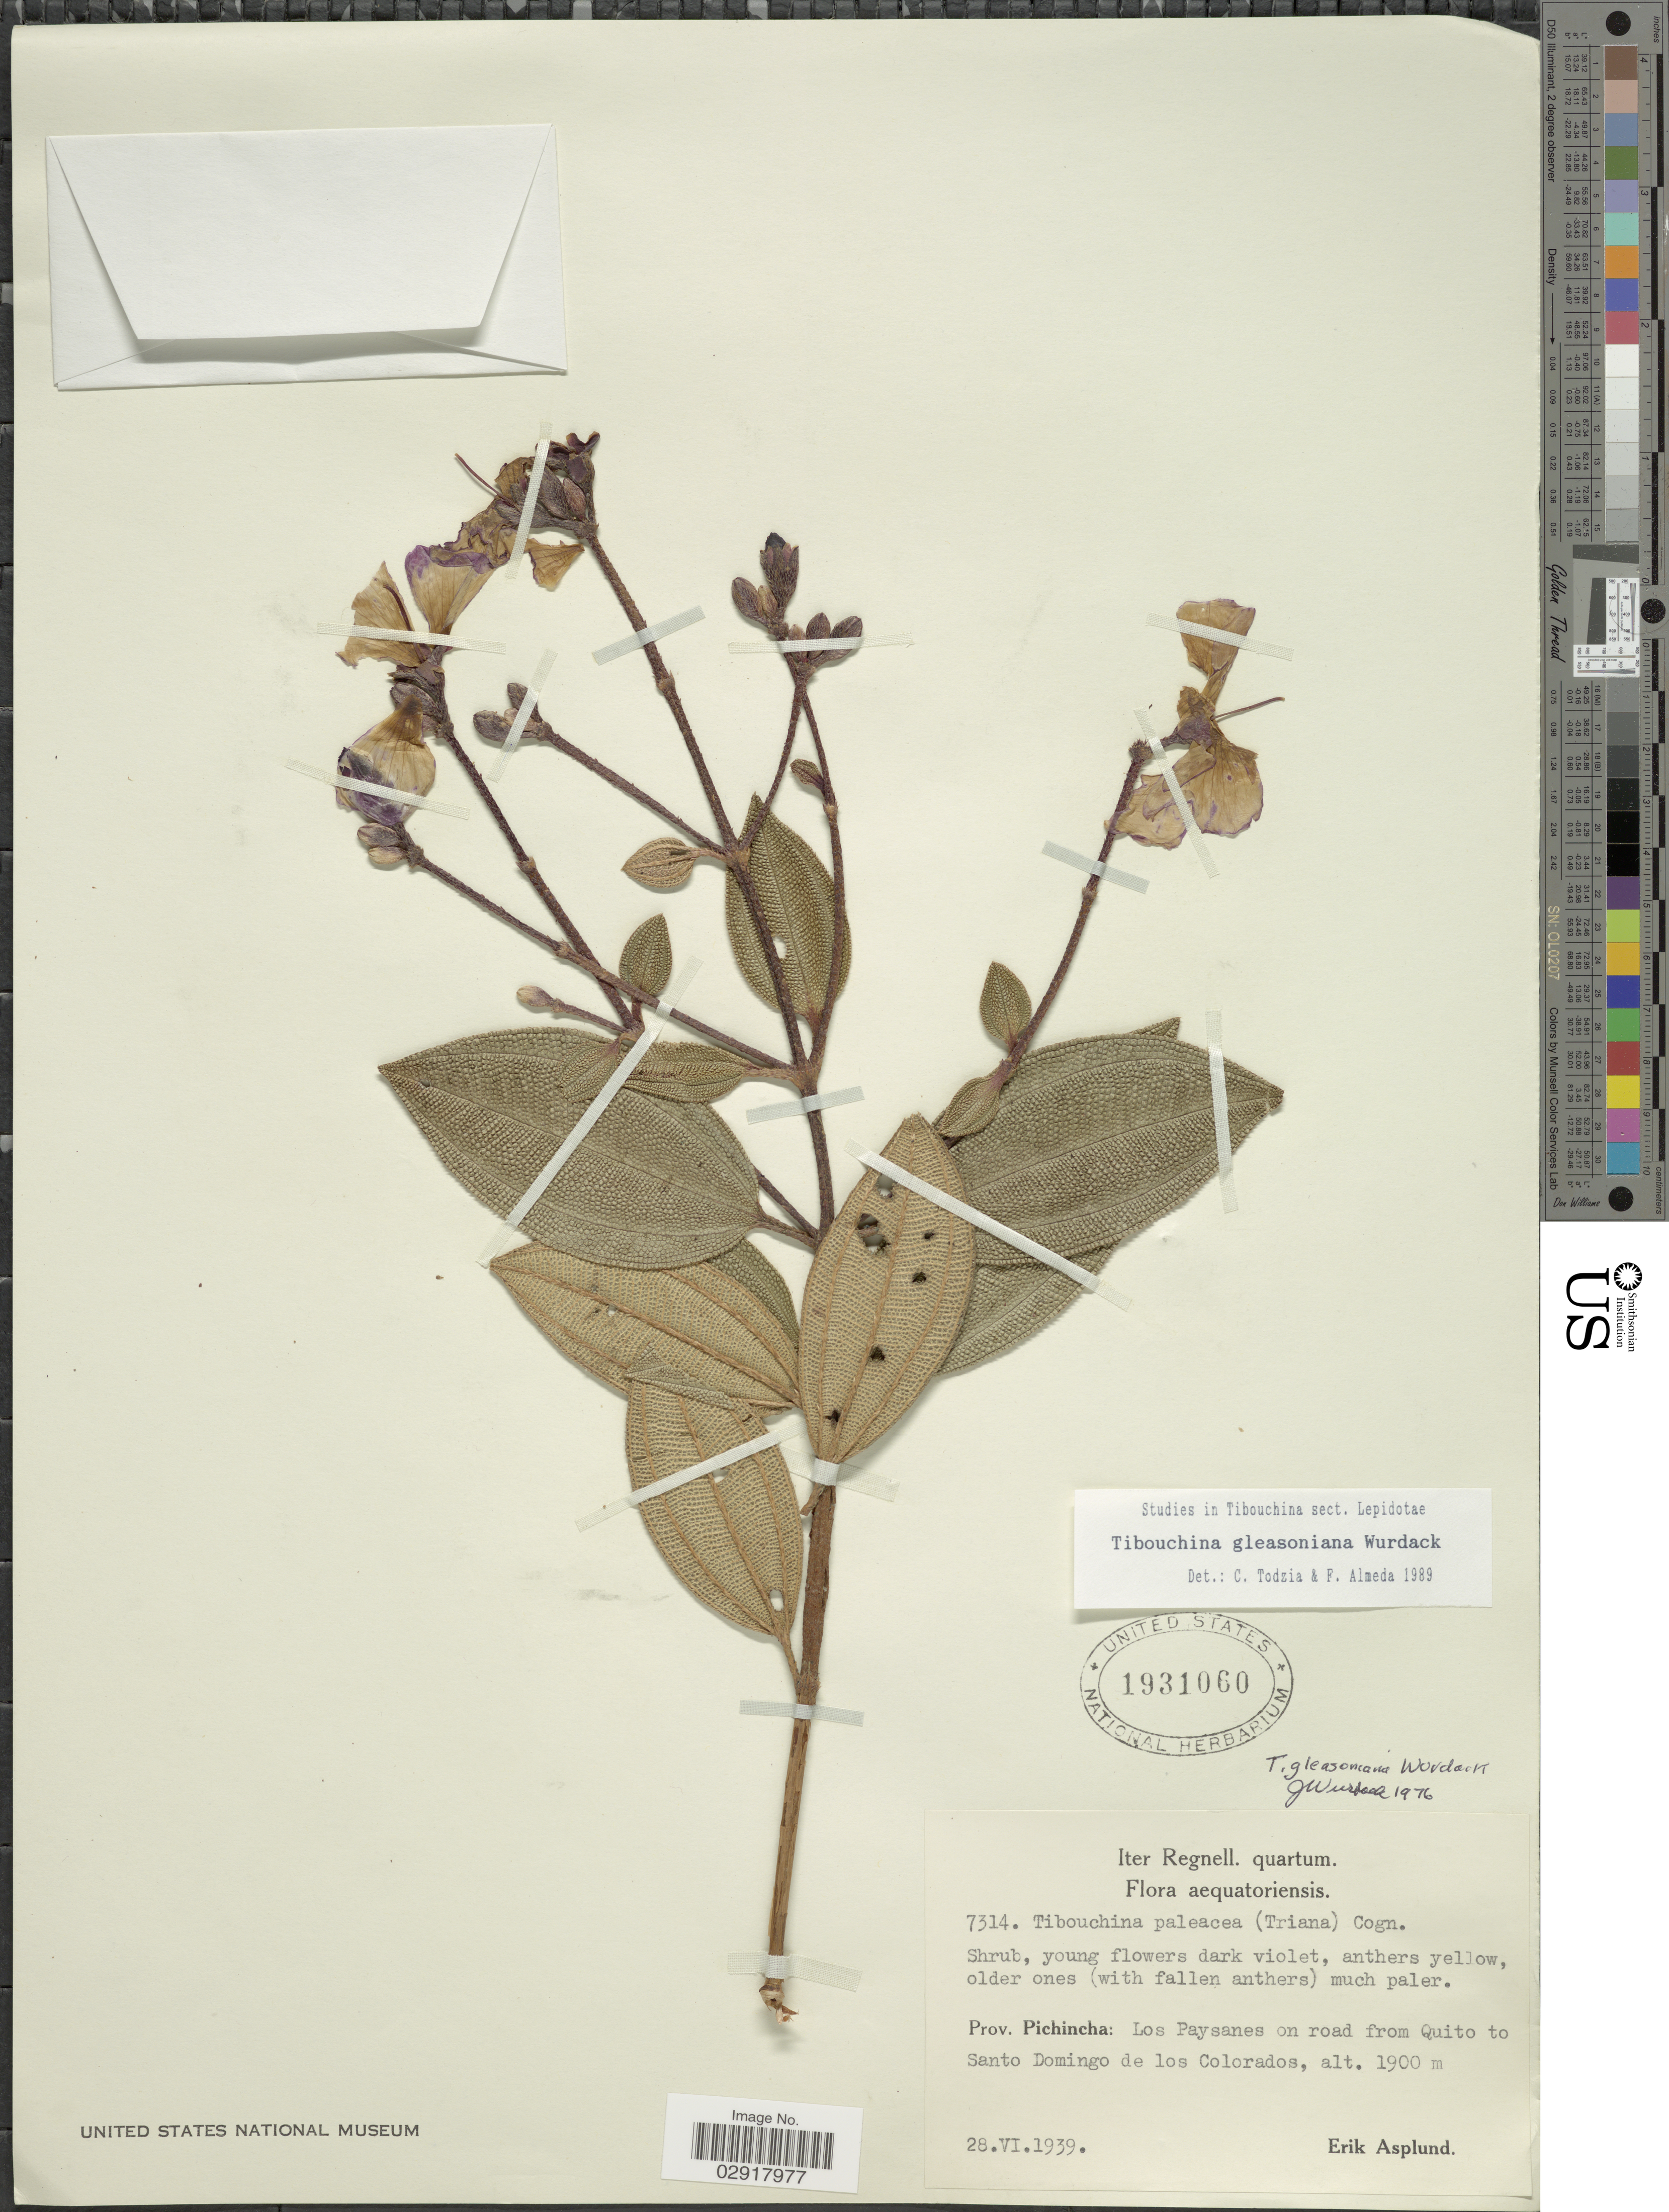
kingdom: Plantae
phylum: Tracheophyta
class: Magnoliopsida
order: Myrtales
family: Melastomataceae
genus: Andesanthus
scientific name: Andesanthus gleasonianus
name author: (Wurdack) P.J.F. Guim. & Michelang.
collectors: E. Asplund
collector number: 7314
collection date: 1939-06-28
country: Ecuador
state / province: Pichincha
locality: Los Paysanes on road from Quito to Santo Domingo de los Colorados.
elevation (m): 1900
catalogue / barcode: US 1931060